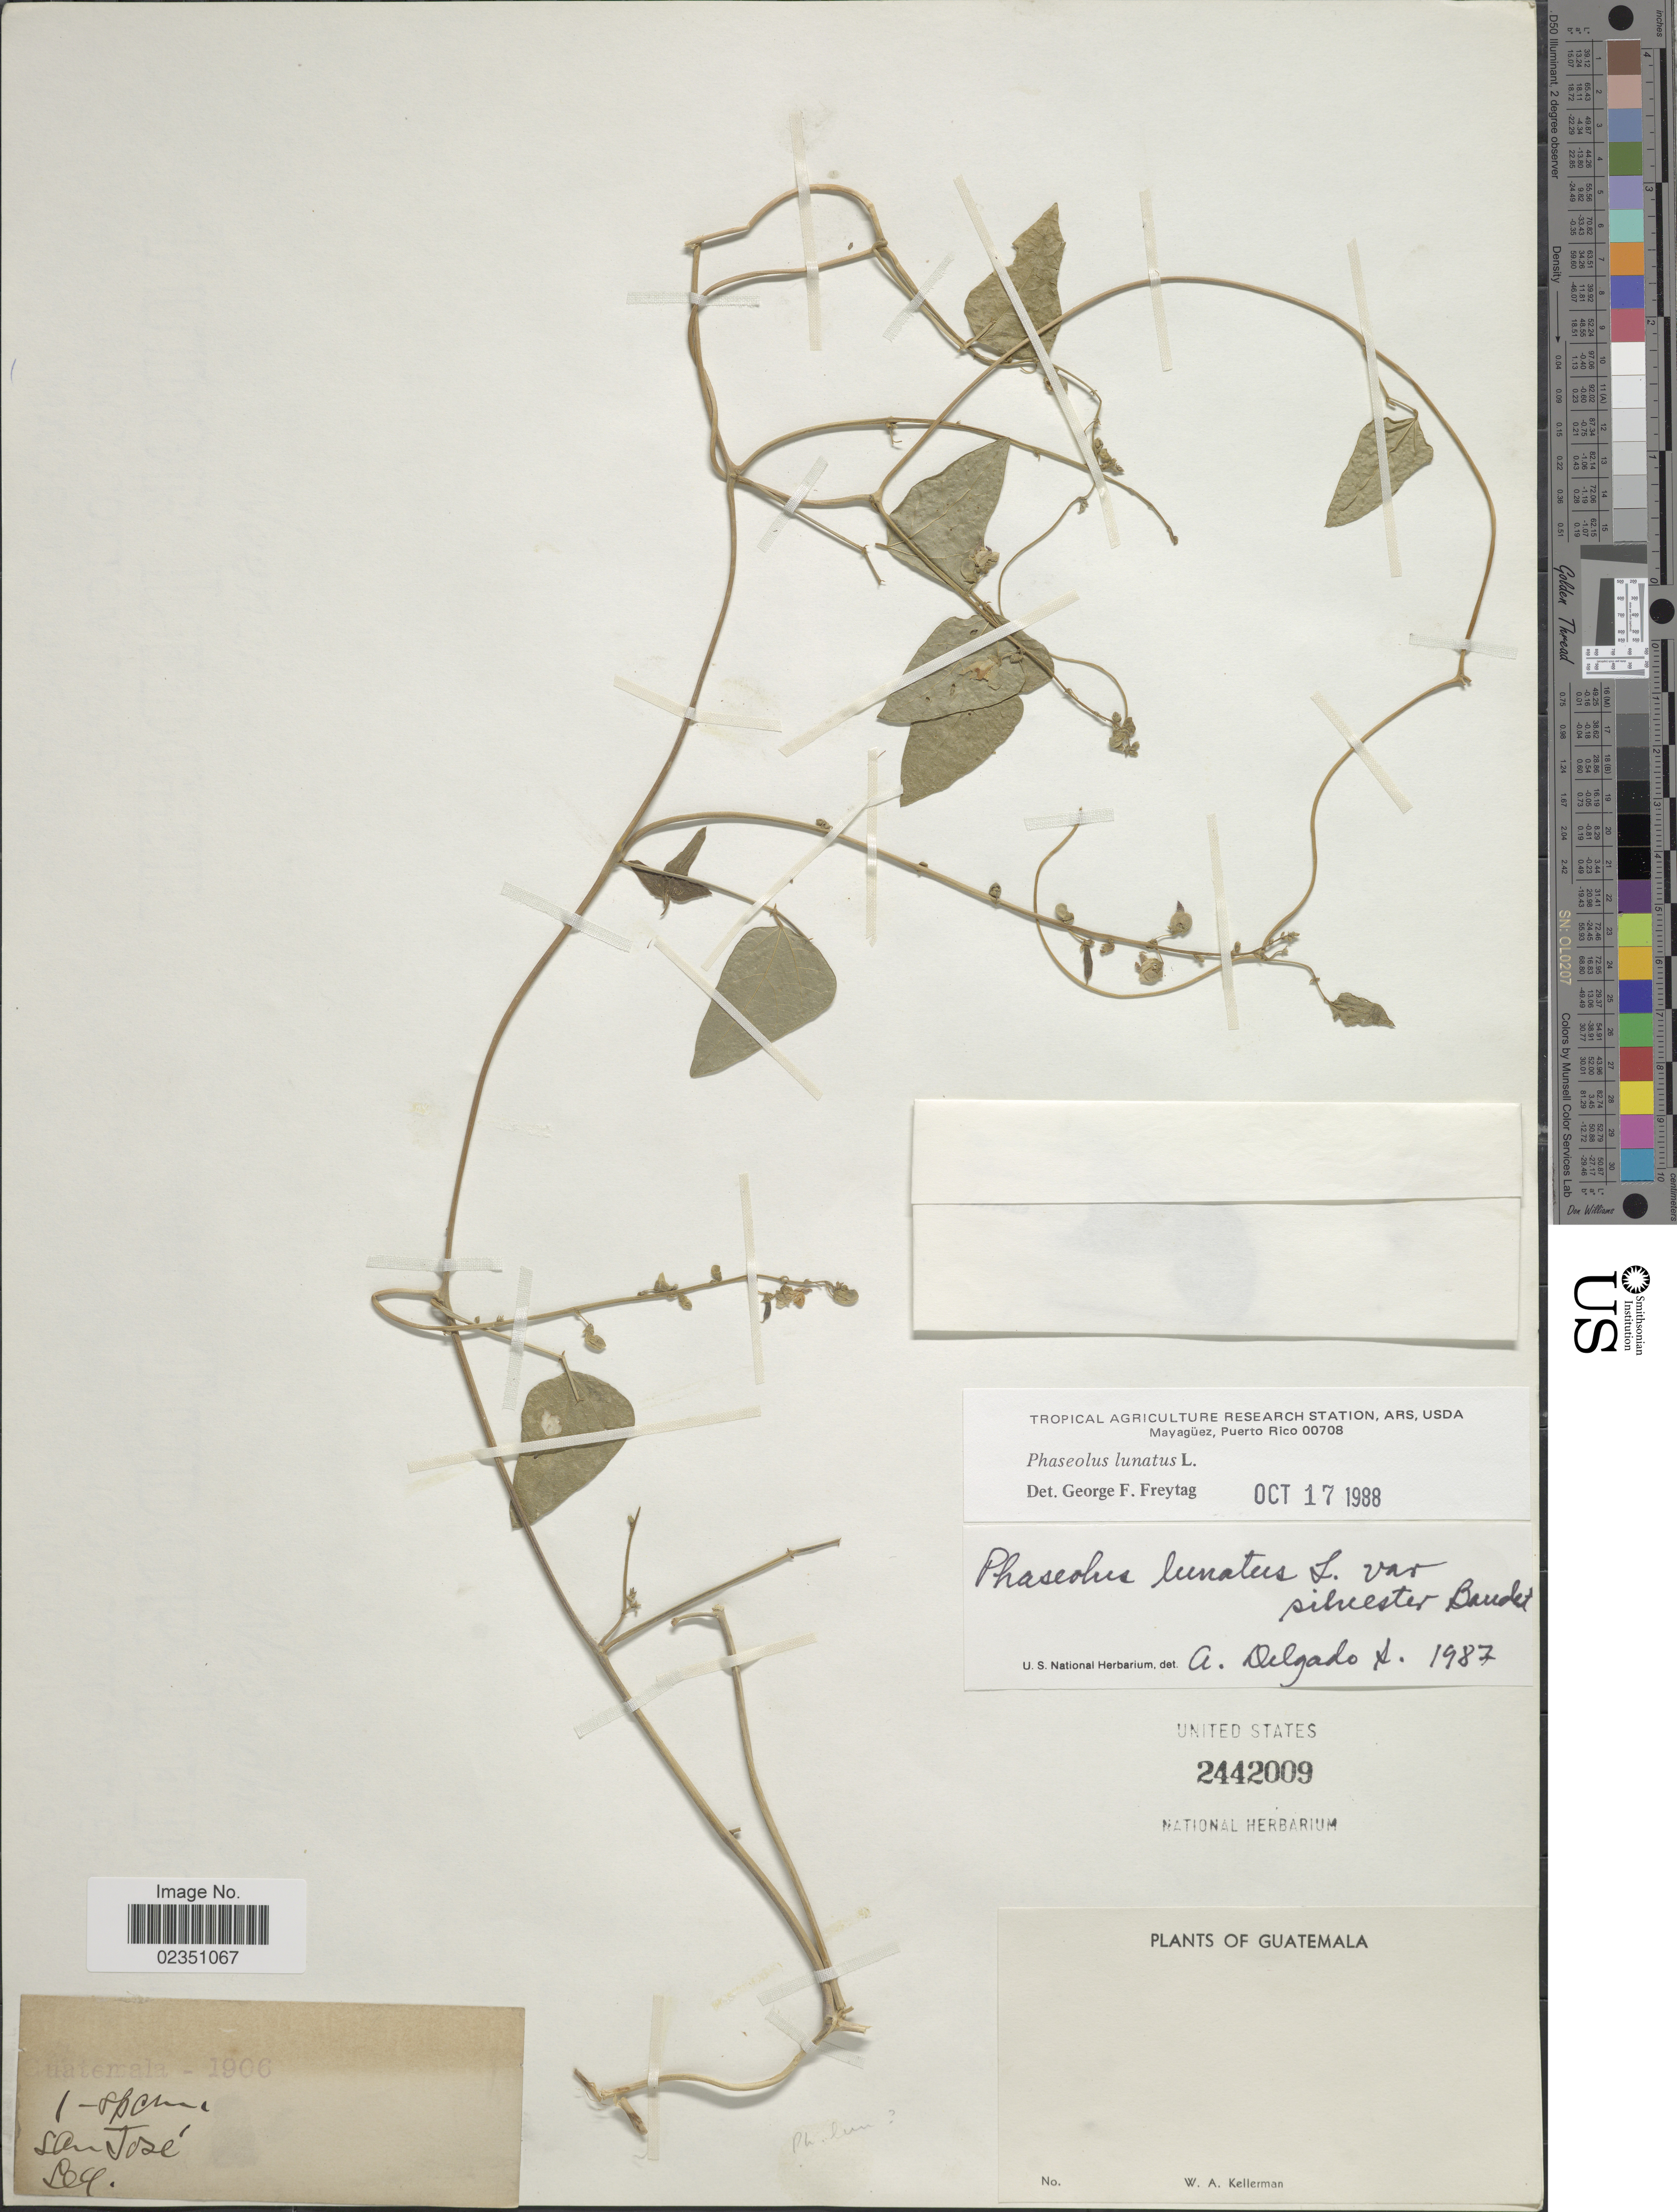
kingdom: Plantae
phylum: Tracheophyta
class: Magnoliopsida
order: Fabales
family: Fabaceae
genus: Phaseolus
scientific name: Phaseolus lunatus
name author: L.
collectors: W. Kellerman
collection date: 1906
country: Guatemala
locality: San José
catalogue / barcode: US 2442009